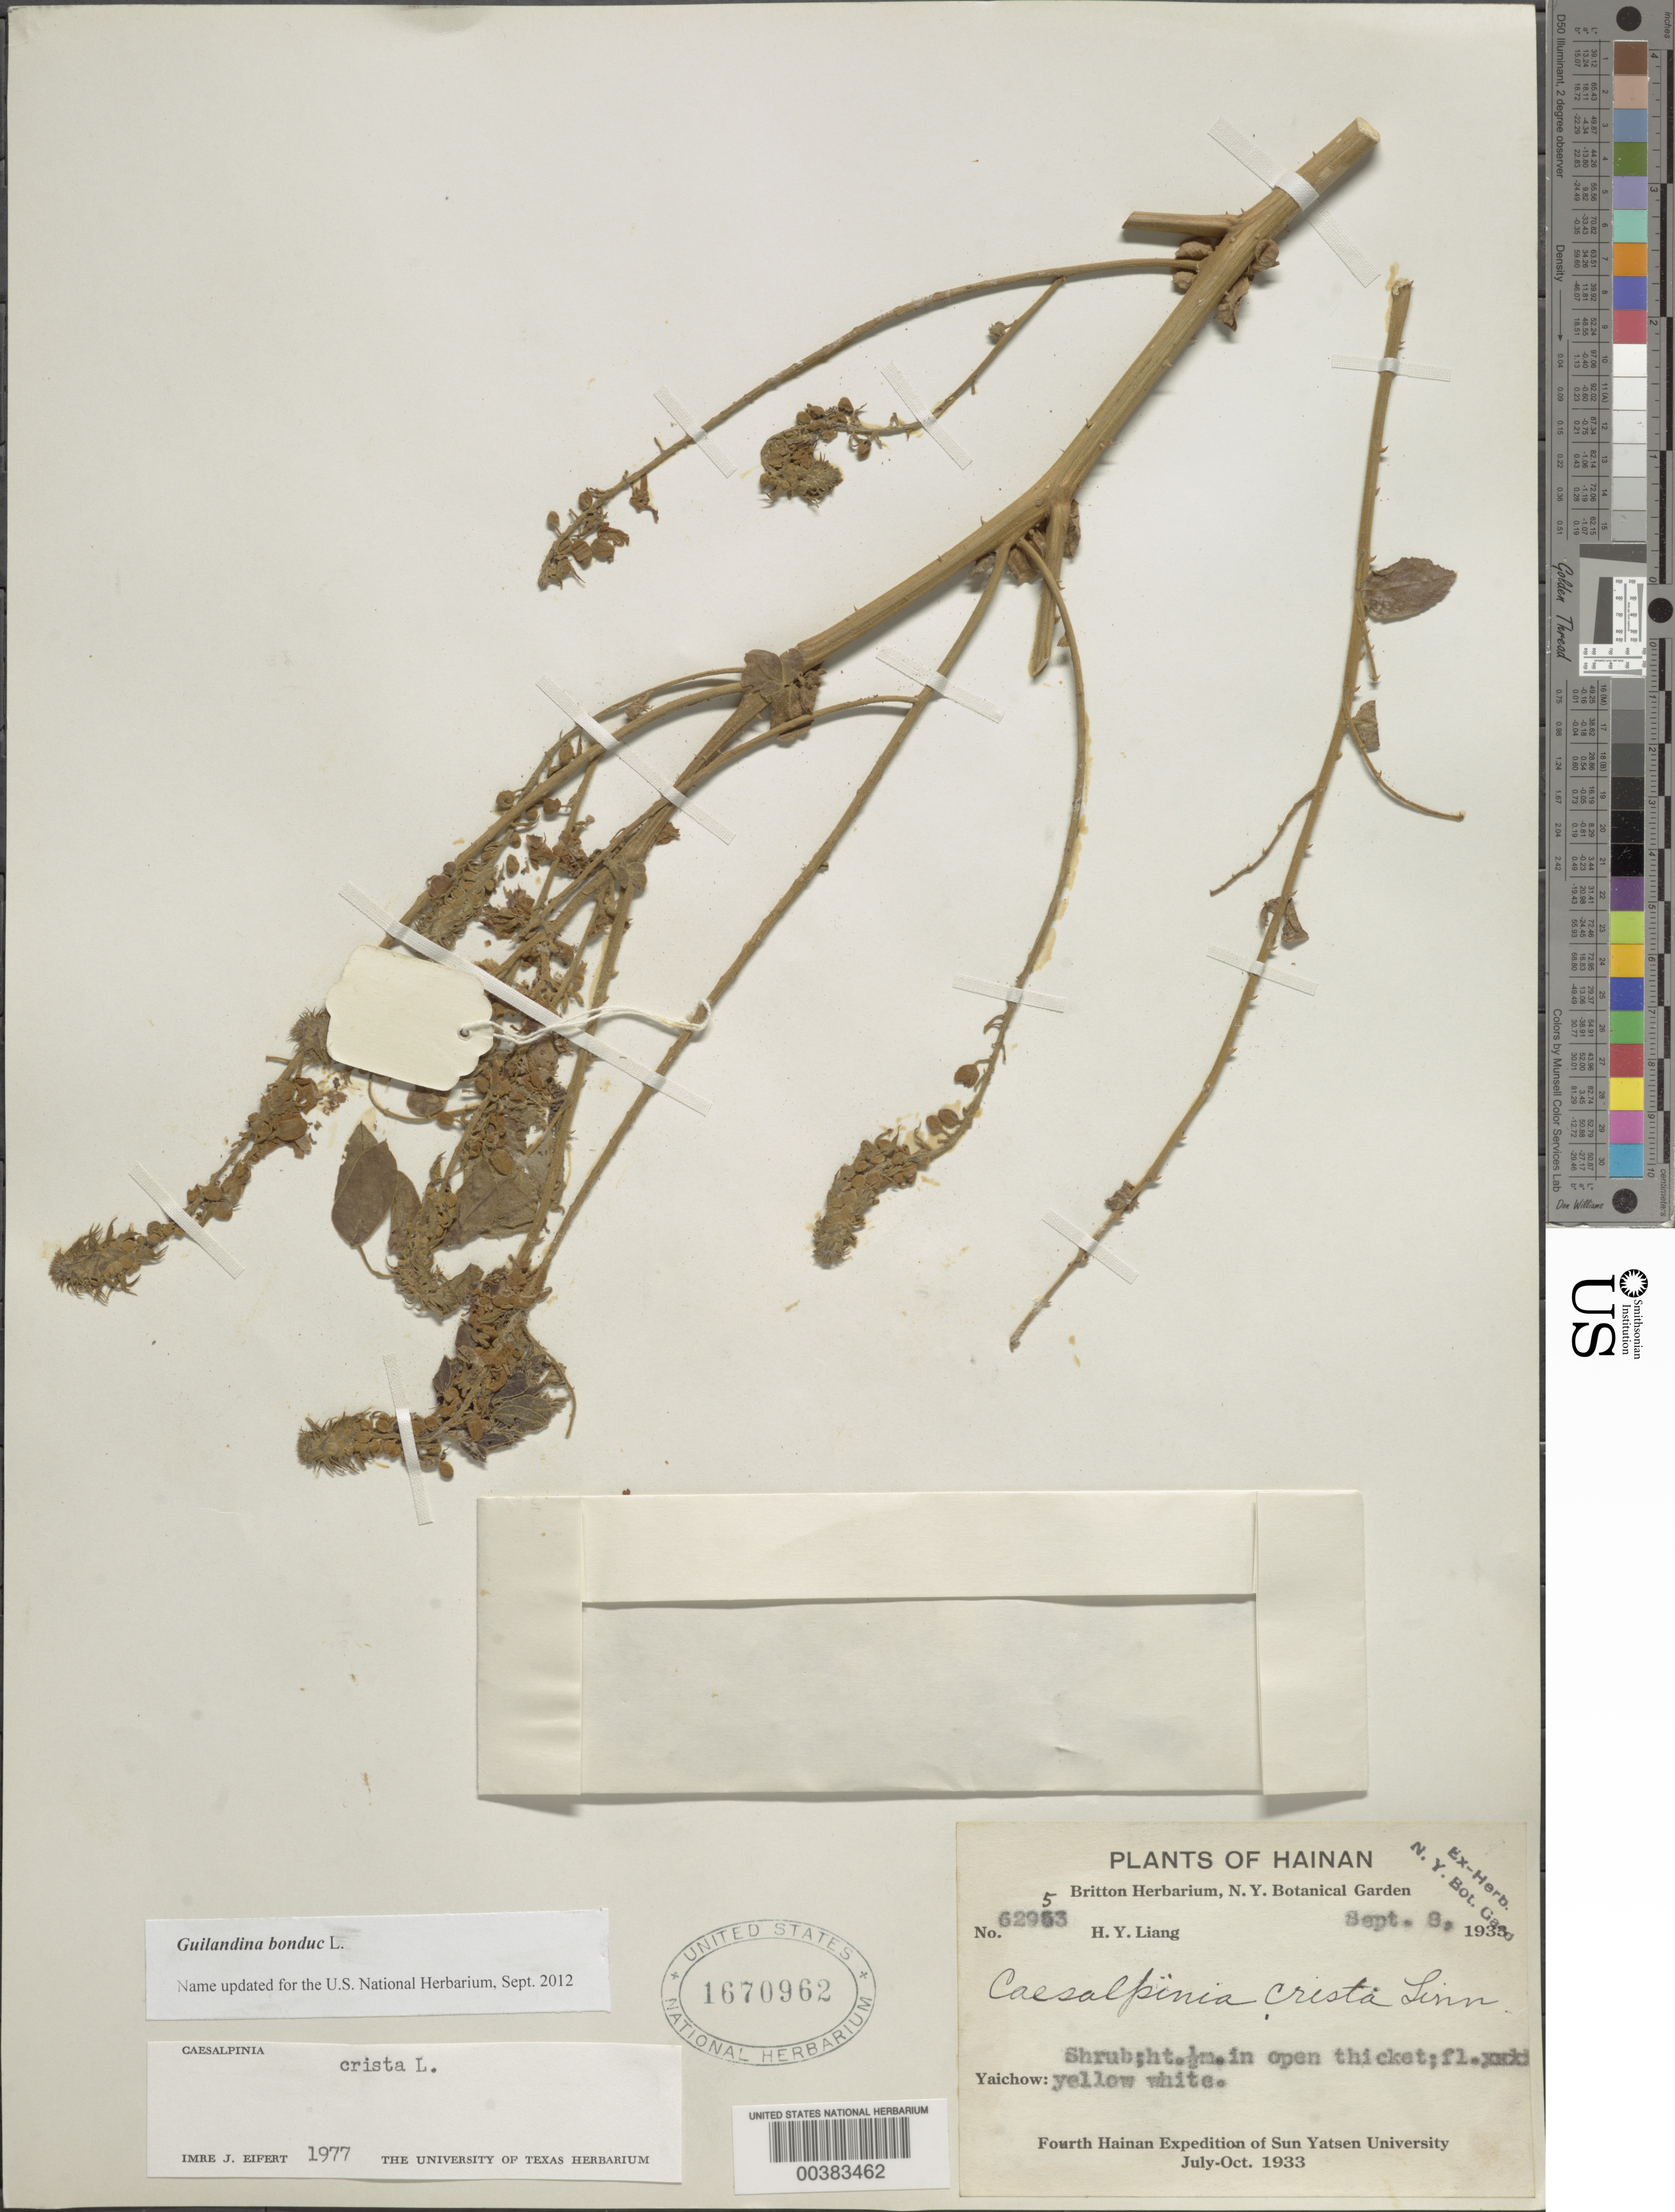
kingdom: Plantae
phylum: Tracheophyta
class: Magnoliopsida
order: Fabales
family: Fabaceae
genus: Guilandina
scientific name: Guilandina bonduc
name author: L.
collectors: H. Y. Liang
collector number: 62953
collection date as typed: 08 Sep 1933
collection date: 1933-09-08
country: China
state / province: Hainan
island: Hainan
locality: Yaichow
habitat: In open thicket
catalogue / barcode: US 1670962